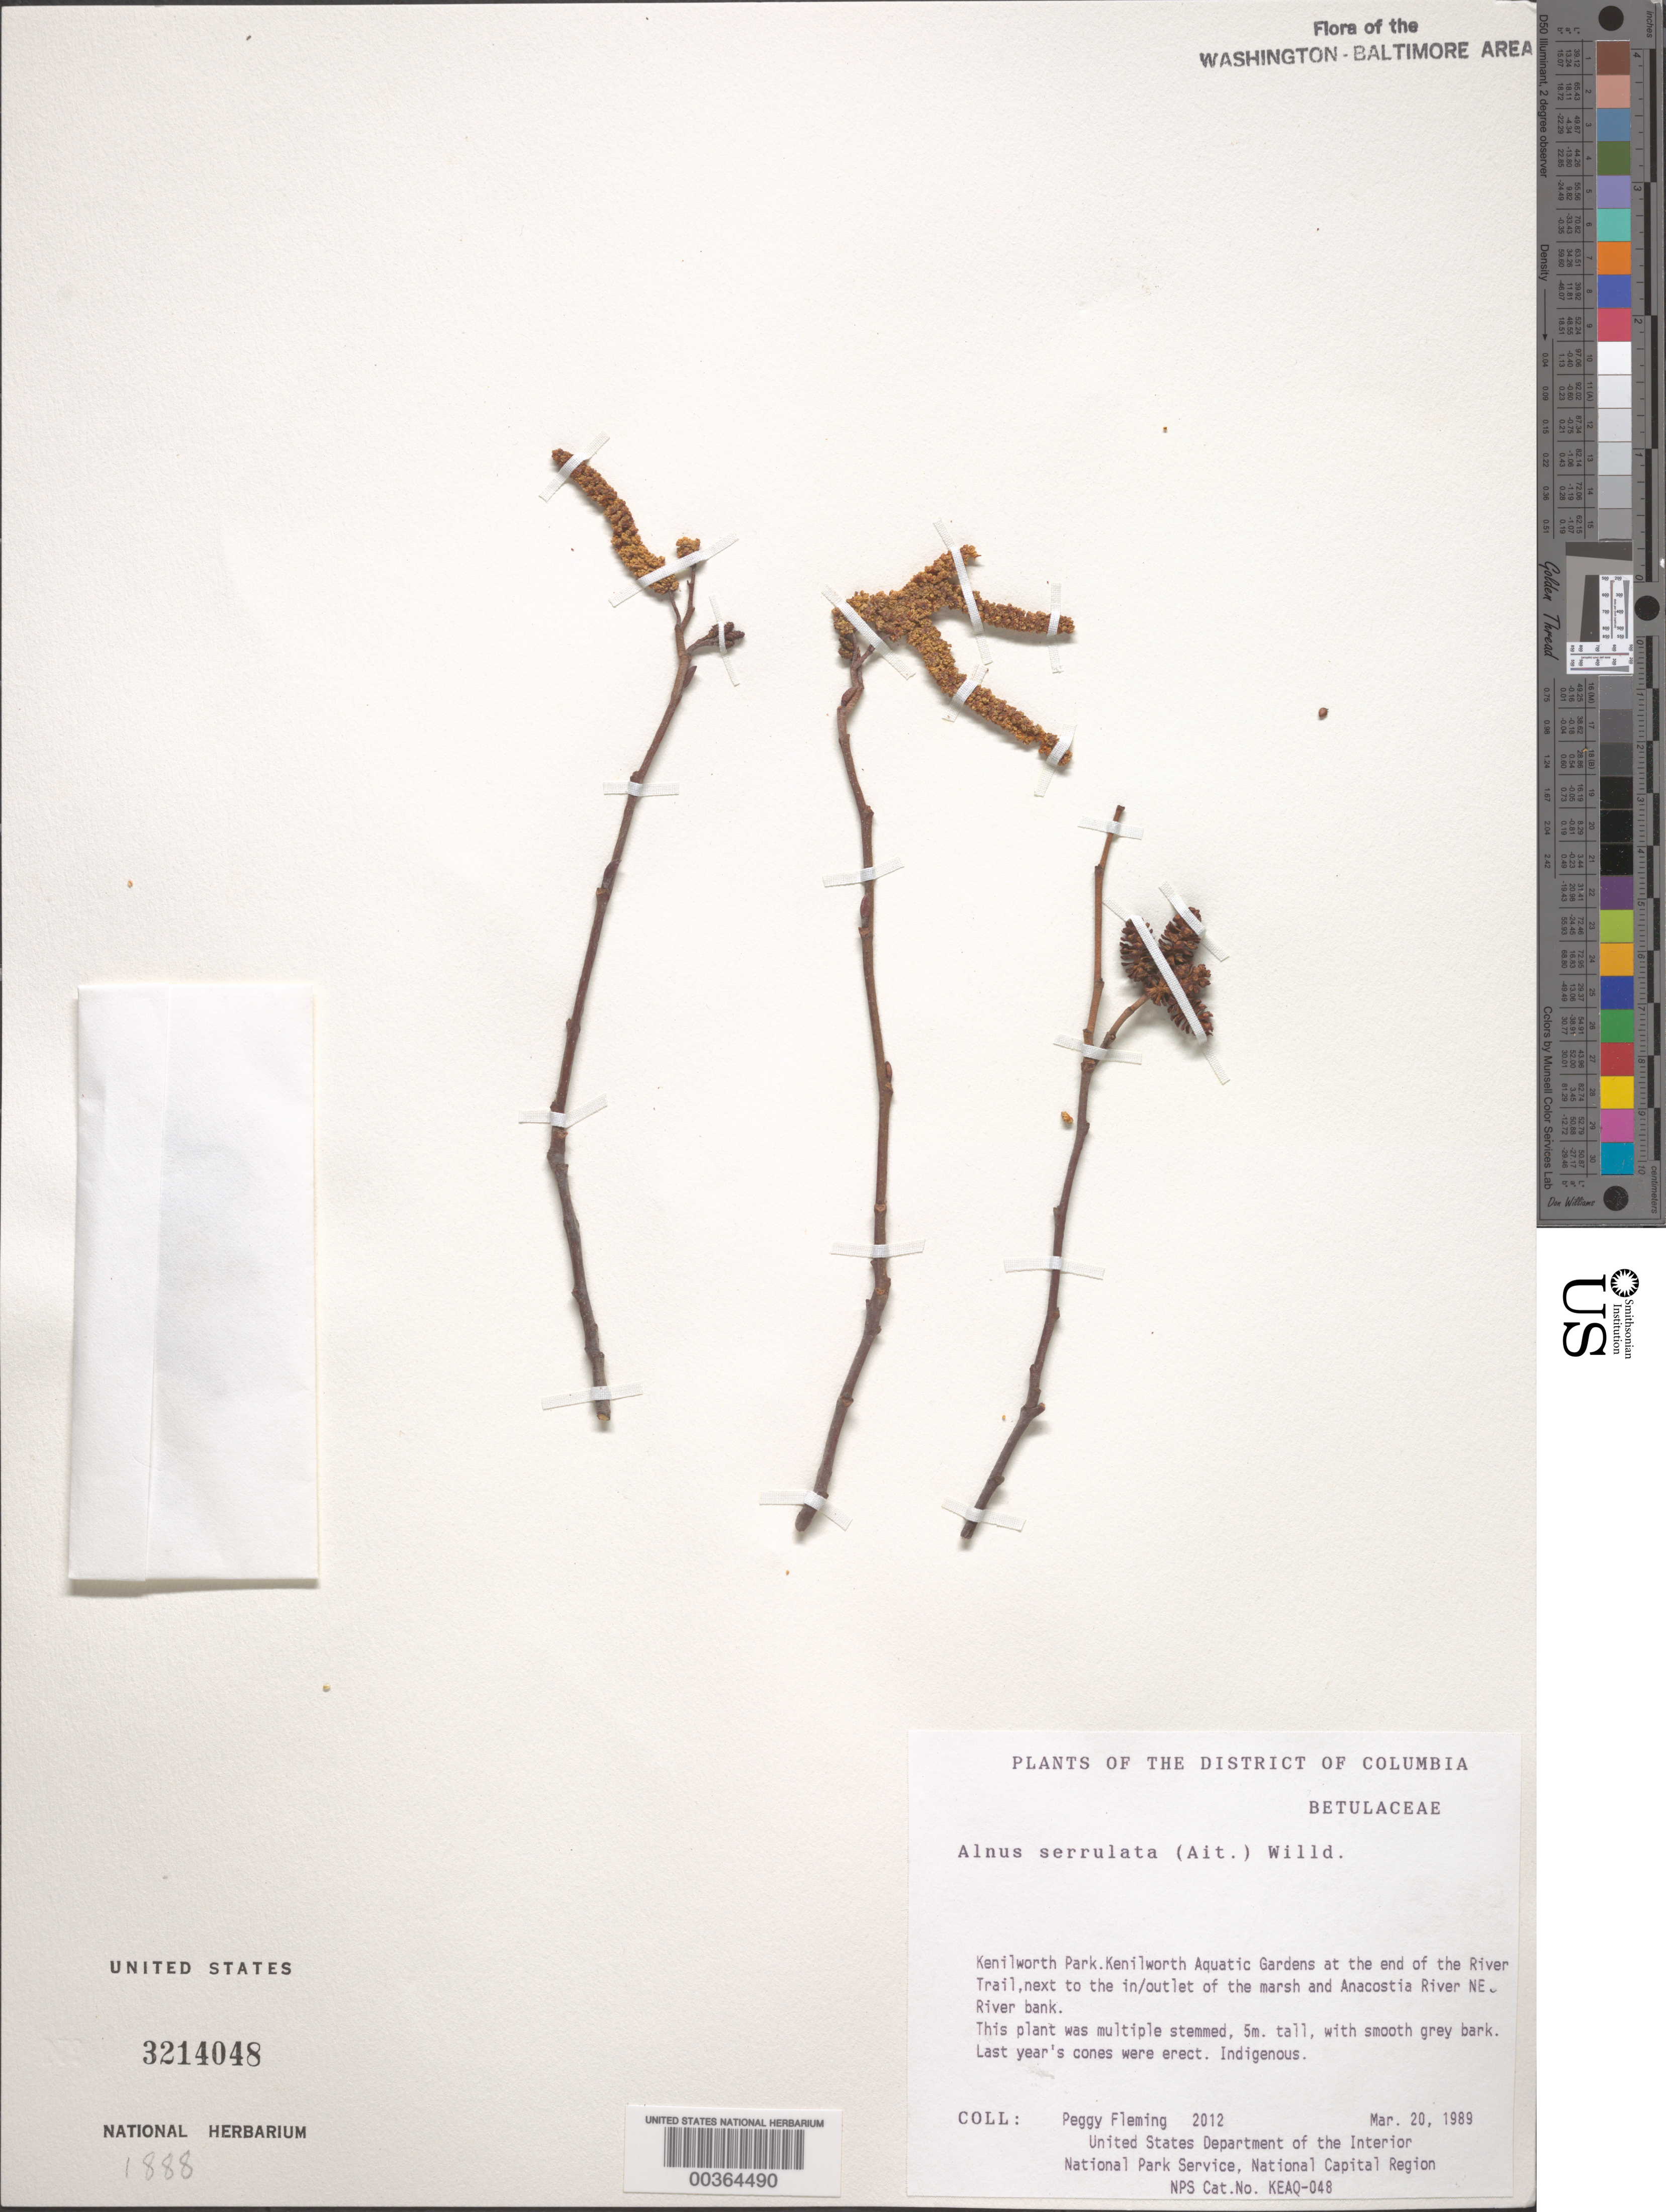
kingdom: Plantae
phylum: Tracheophyta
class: Magnoliopsida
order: Fagales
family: Betulaceae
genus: Alnus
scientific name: Alnus serrulata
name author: (Aiton) Willd.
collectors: P. Fleming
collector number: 2012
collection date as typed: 20 Mar 1989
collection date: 1989-03-20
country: United States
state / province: District of Columbia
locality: Kenilworth Park, Kenilworth Aquatic Gardens at end of river trail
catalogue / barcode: US 3214048